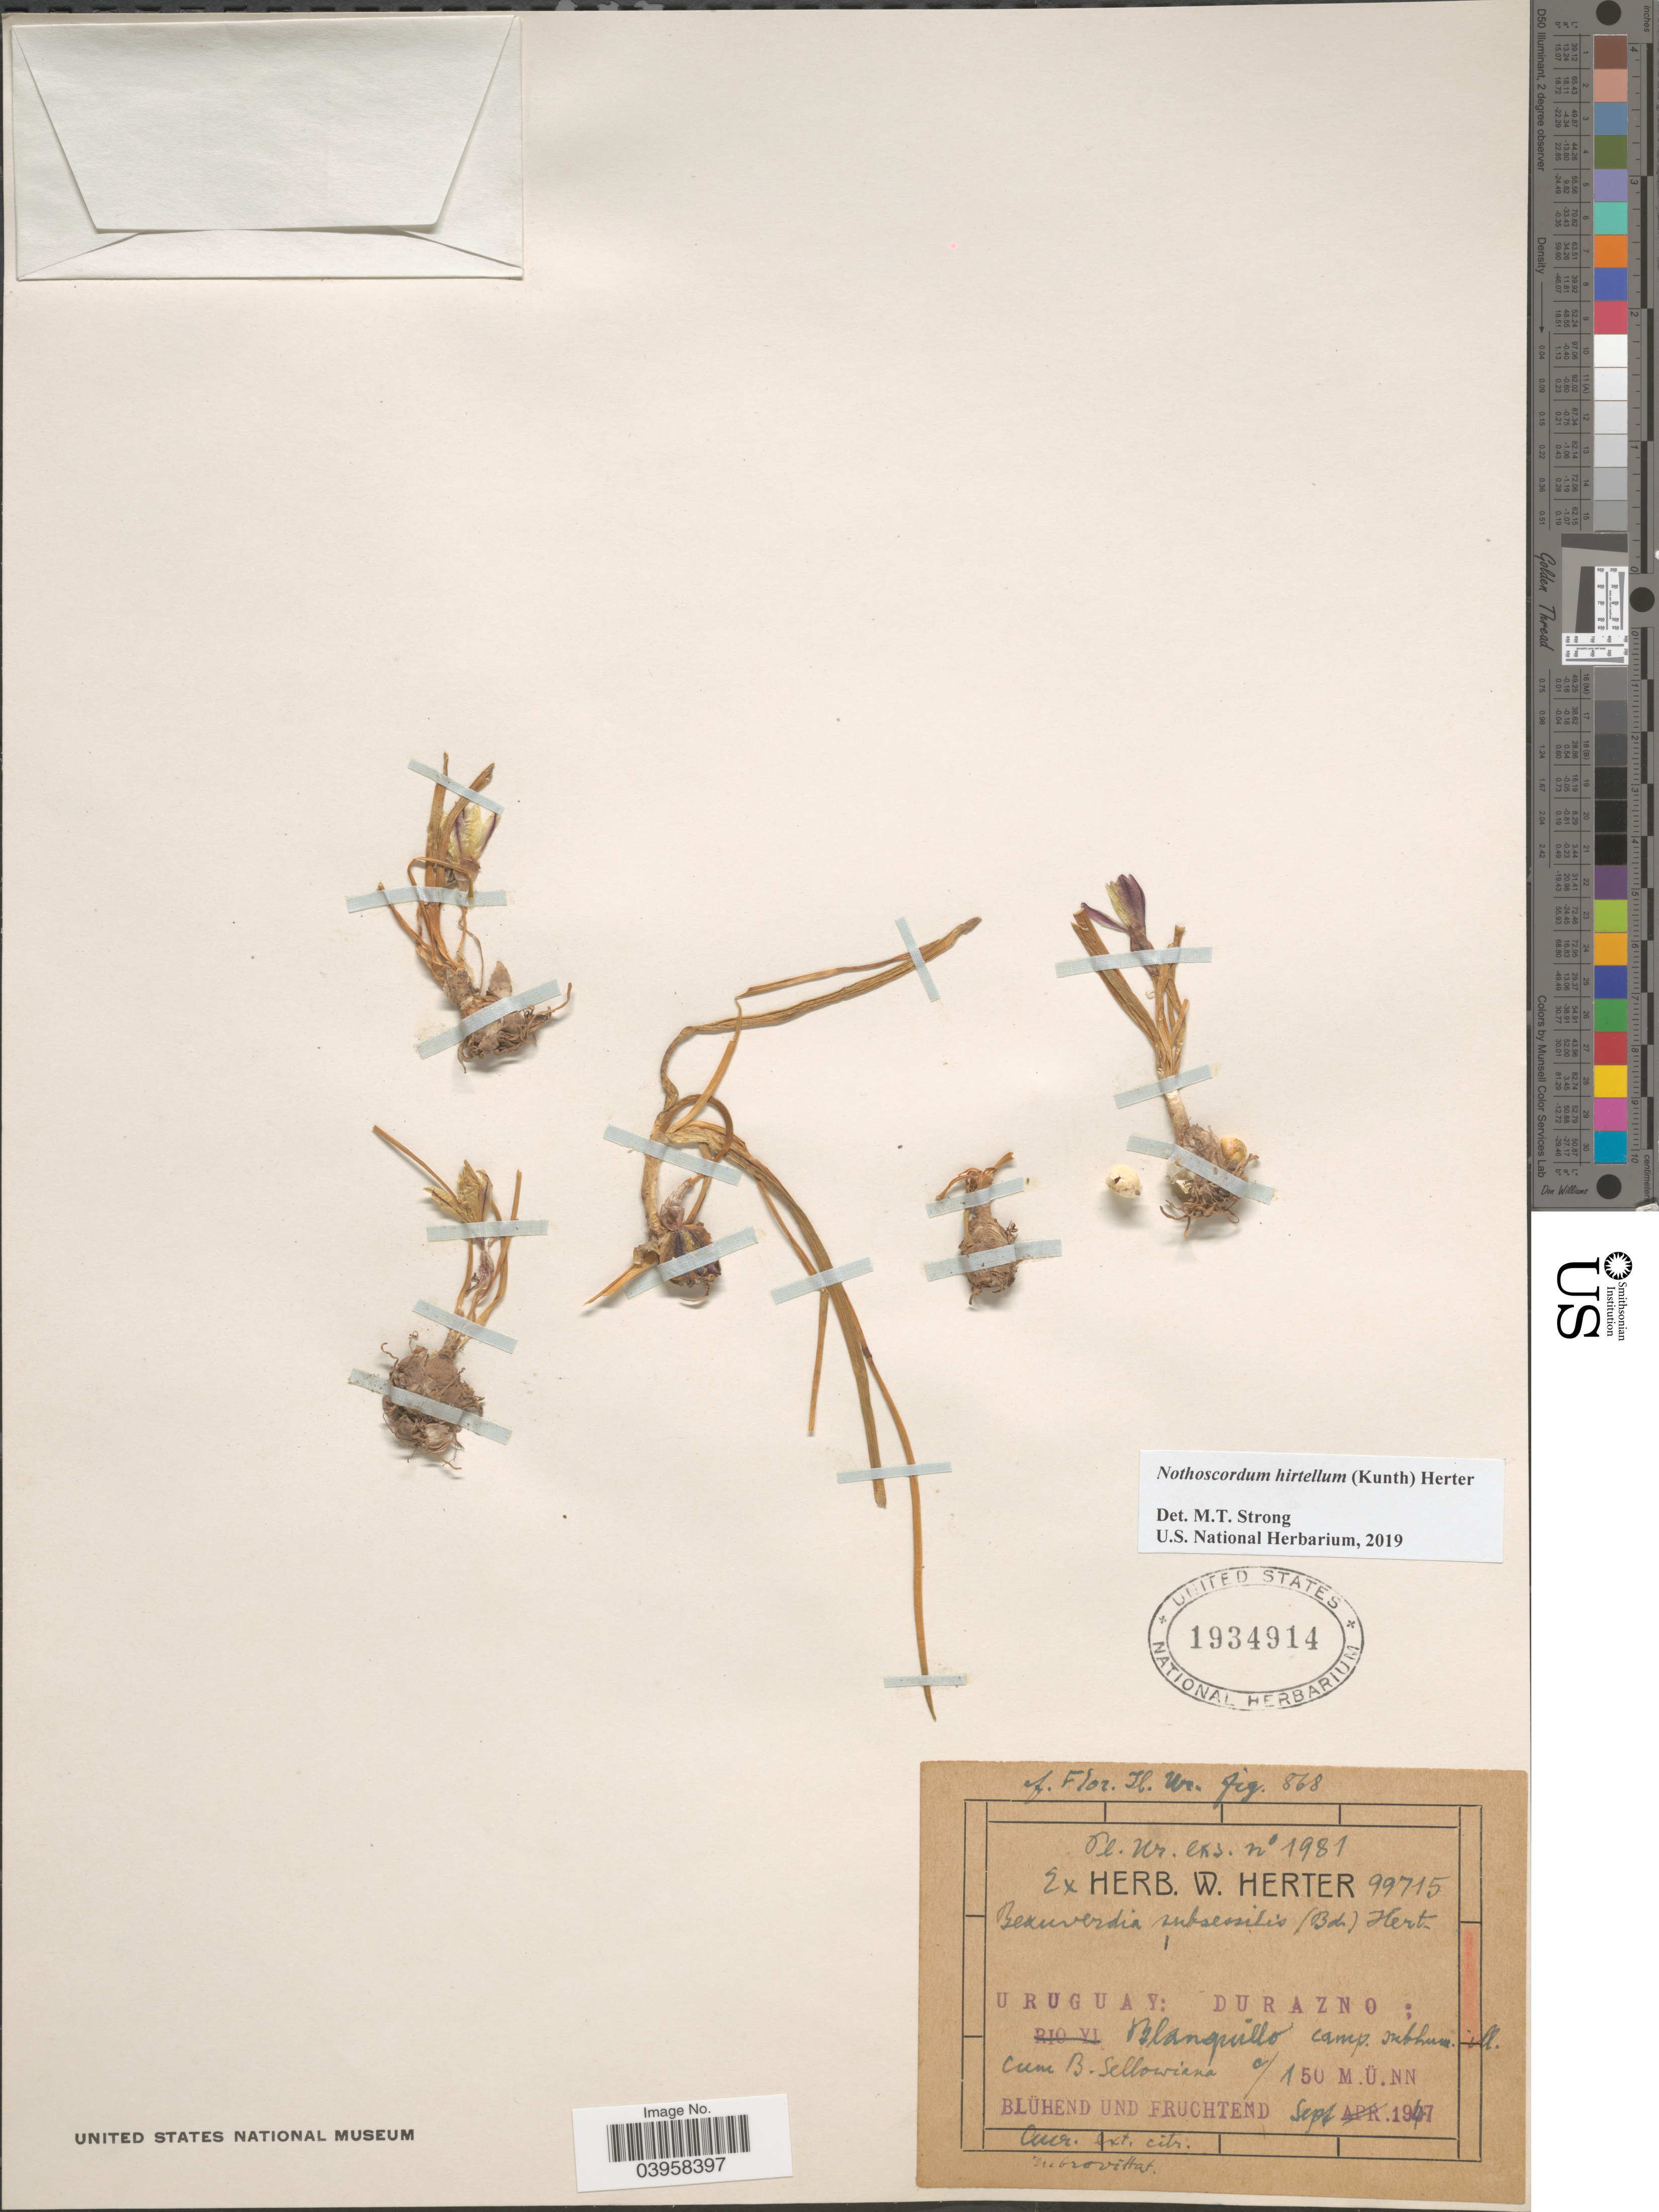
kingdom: Plantae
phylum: Tracheophyta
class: Liliopsida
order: Asparagales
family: Amaryllidaceae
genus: Nothoscordum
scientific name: Nothoscordum hirtellum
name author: (Kunth) Herter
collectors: ex Herb. W.G. Herter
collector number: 99715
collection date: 1947-09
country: Uruguay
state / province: Durazno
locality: Blanquillo camp. subhum. ill. cum. B. Sellowiana.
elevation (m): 150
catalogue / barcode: US 1934914